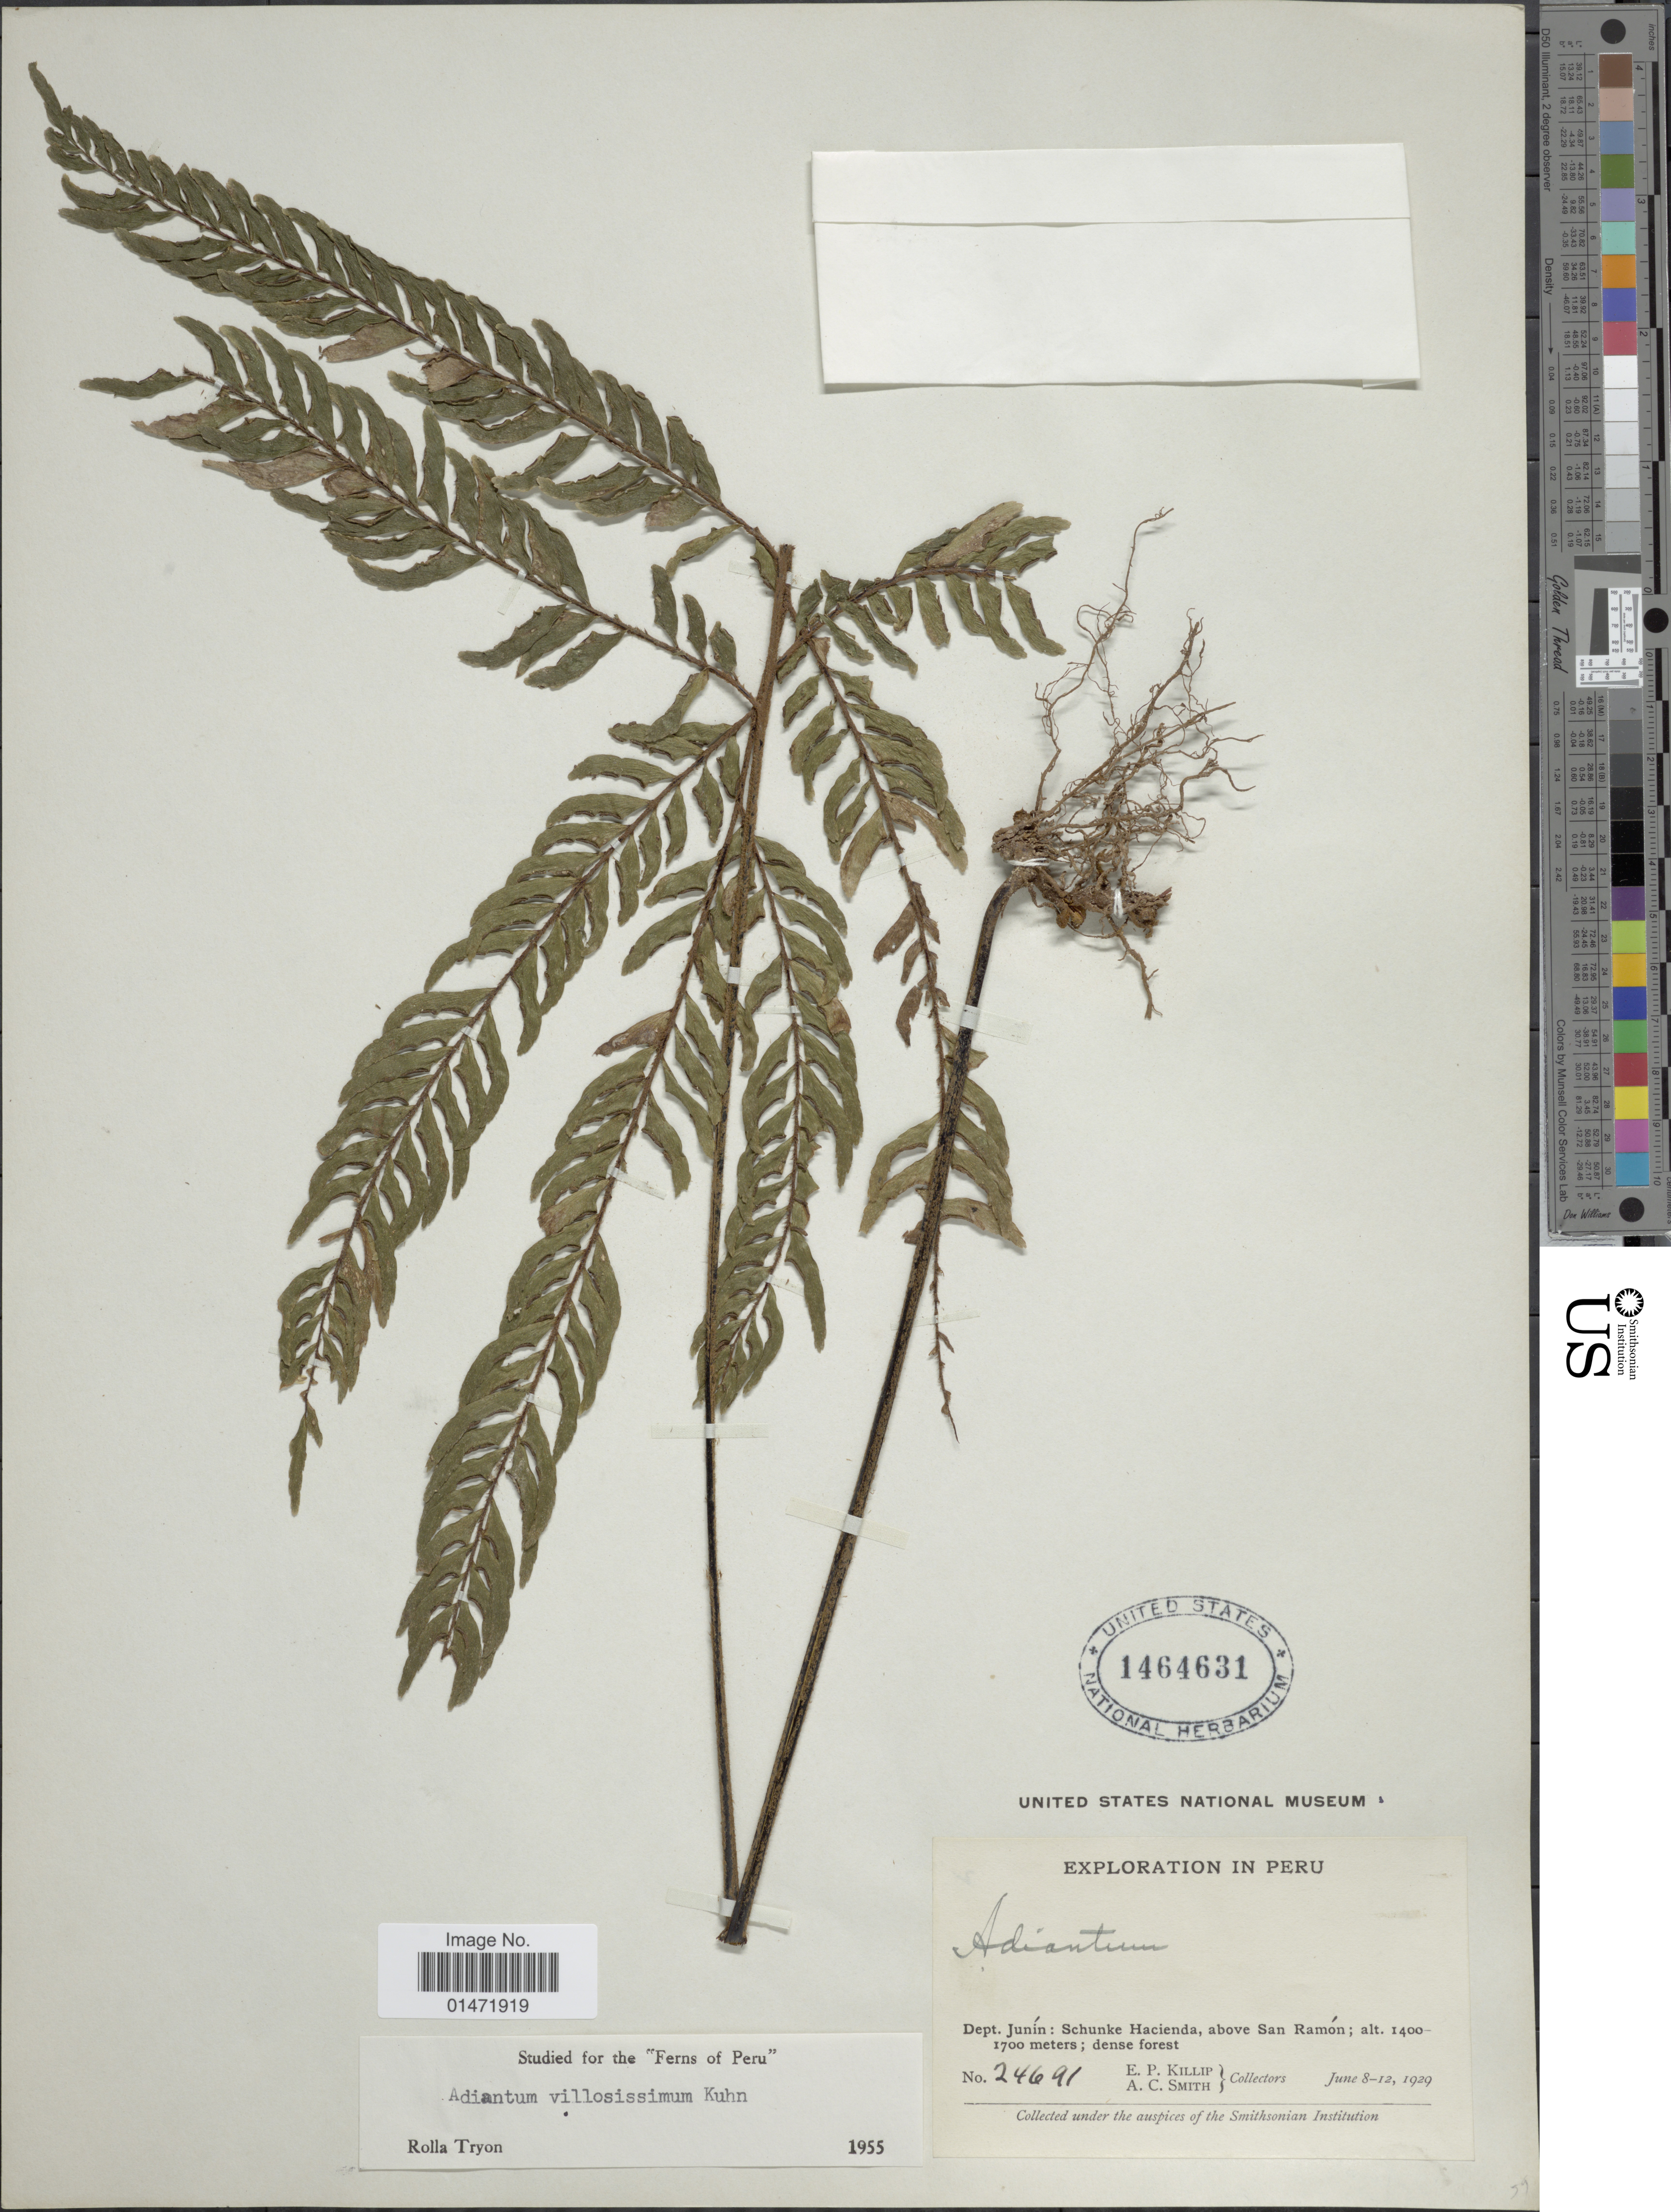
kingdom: Plantae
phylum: Tracheophyta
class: Polypodiopsida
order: Polypodiales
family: Pteridaceae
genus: Adiantum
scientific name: Adiantum villosissimum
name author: Mett. ex Kuhn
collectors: E. P. Killip & A. C. Smith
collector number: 24691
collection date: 1929-06-08/1929-06-12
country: Peru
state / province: Junín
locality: Schunke Hacienda, above San Ramón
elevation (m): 1400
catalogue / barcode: US 1464631